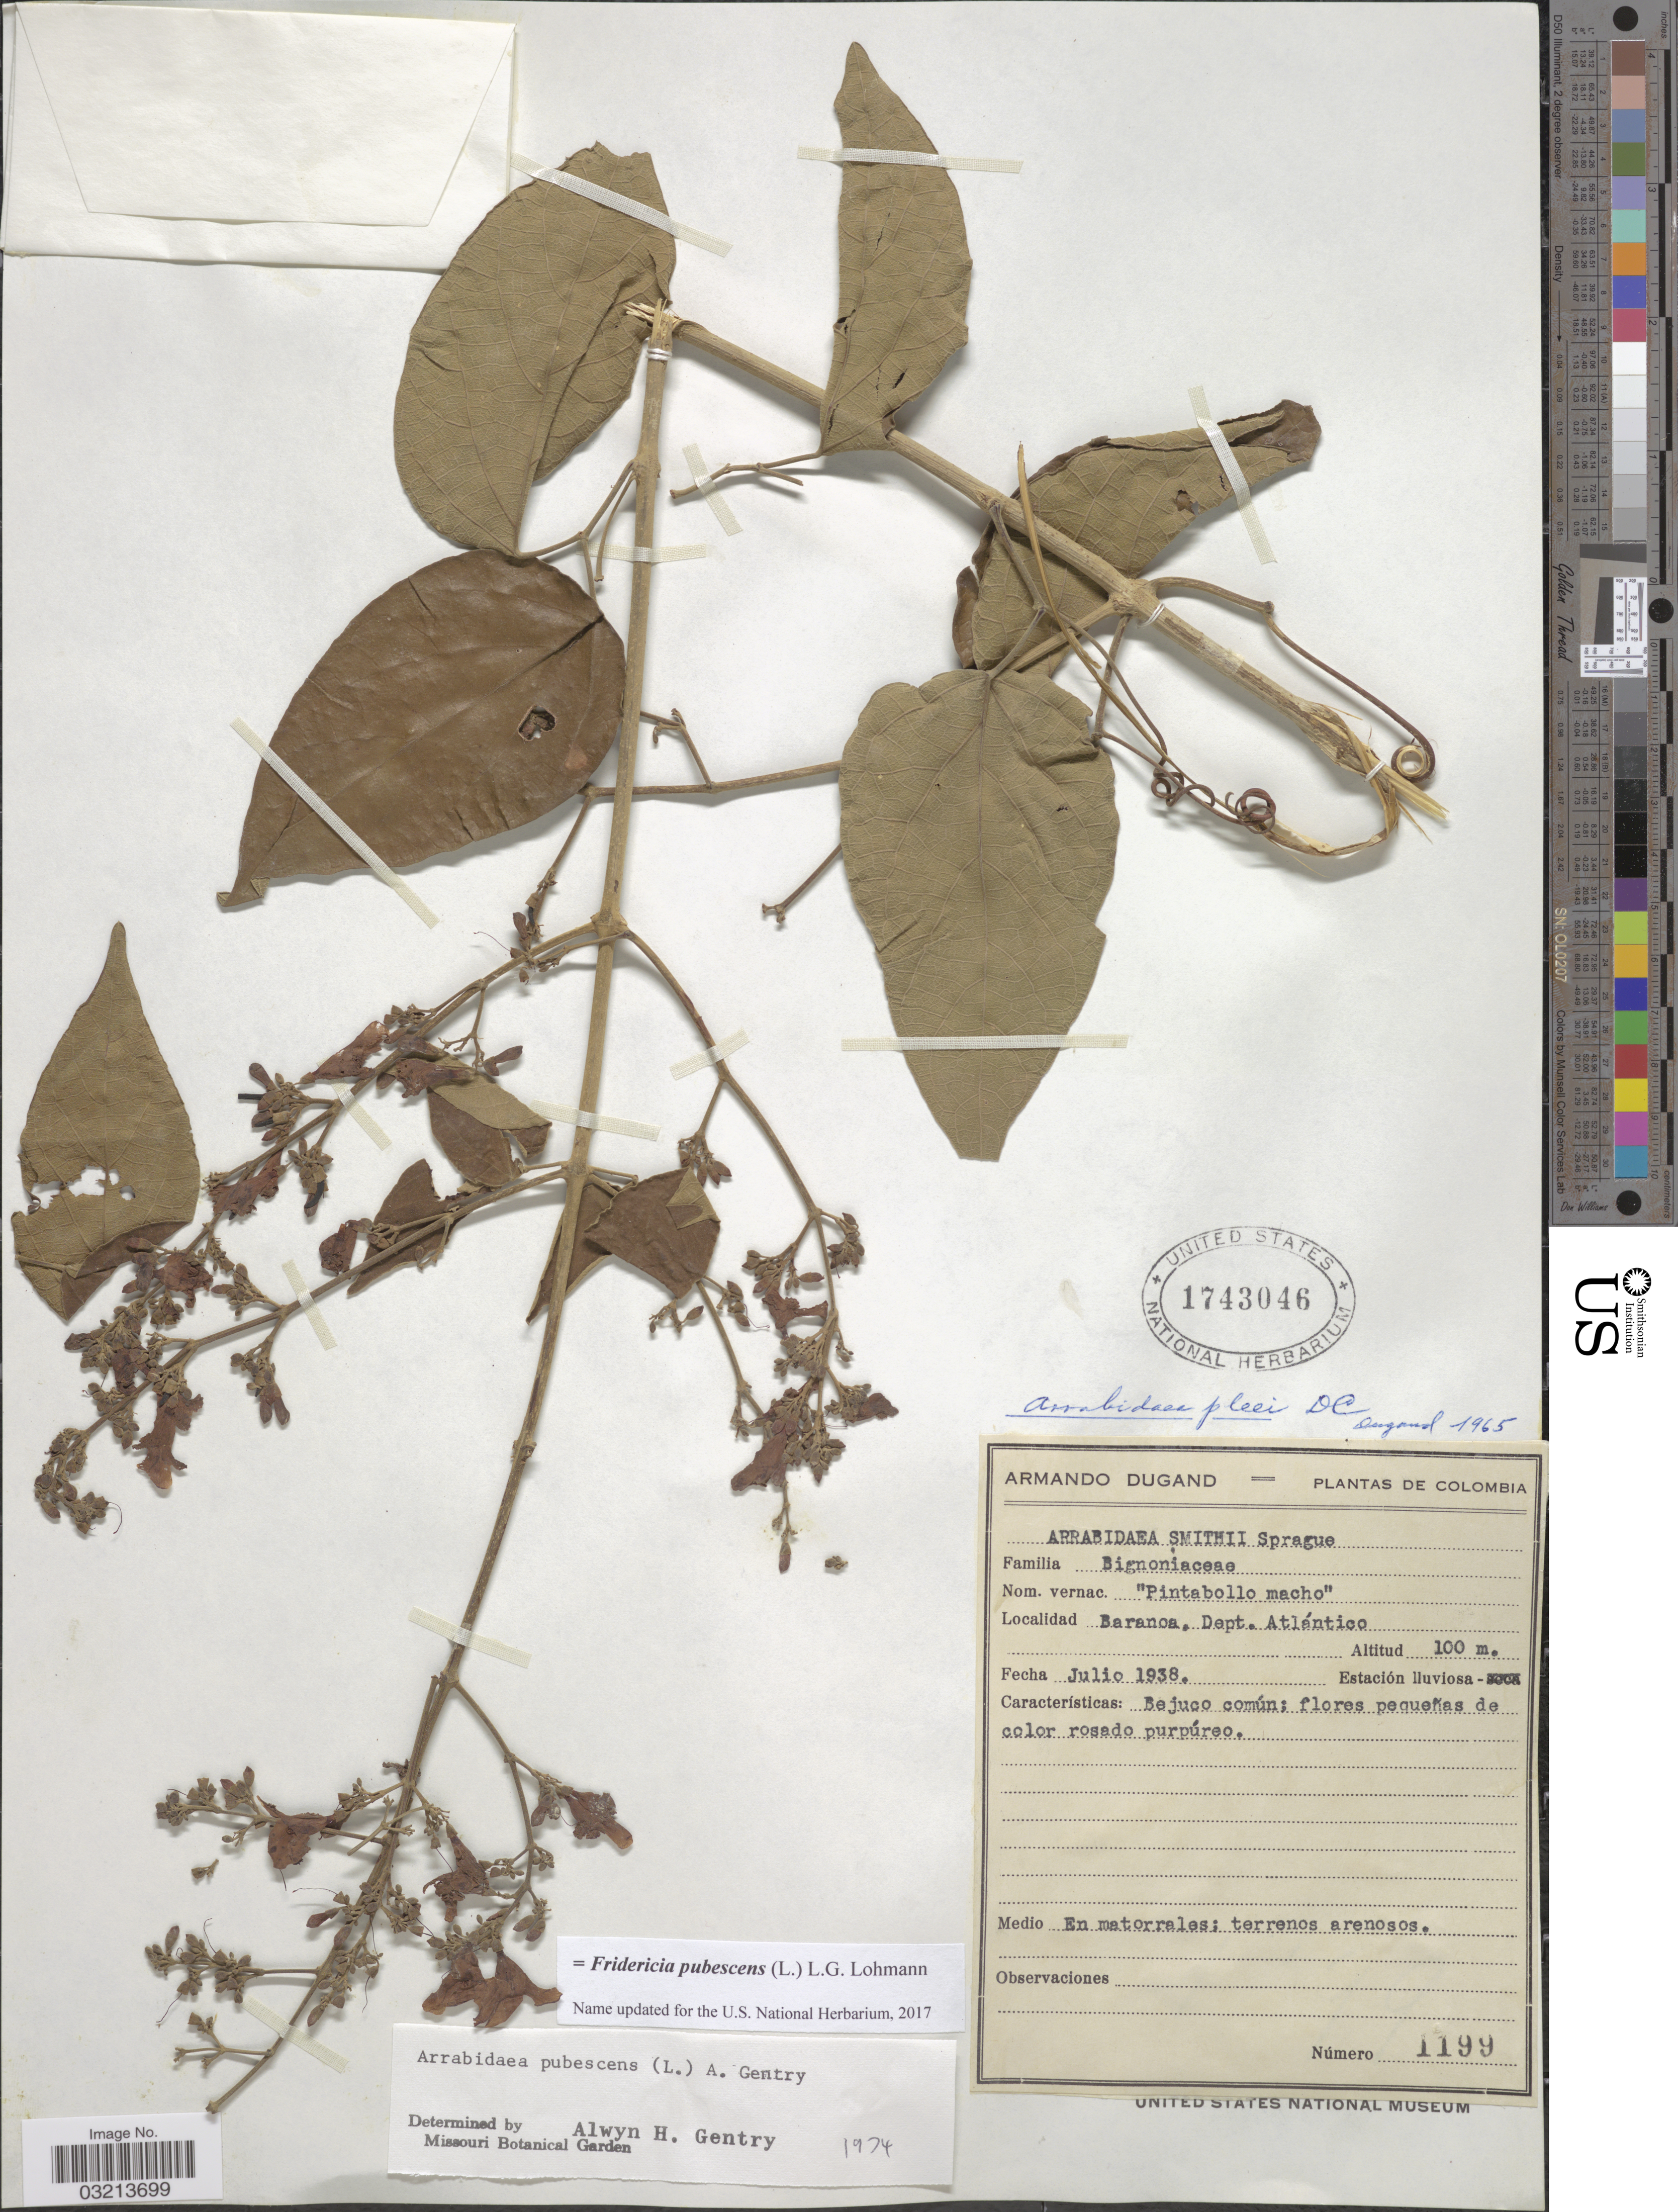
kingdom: Plantae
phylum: Tracheophyta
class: Magnoliopsida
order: Lamiales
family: Bignoniaceae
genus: Fridericia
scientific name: Fridericia pubescens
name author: (L.) L.G. Lohmann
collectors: A. Dugand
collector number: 1199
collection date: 1938-07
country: Colombia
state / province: Atlántico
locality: Baranoa. Dept. Atlántico.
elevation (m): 100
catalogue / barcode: US 1743046